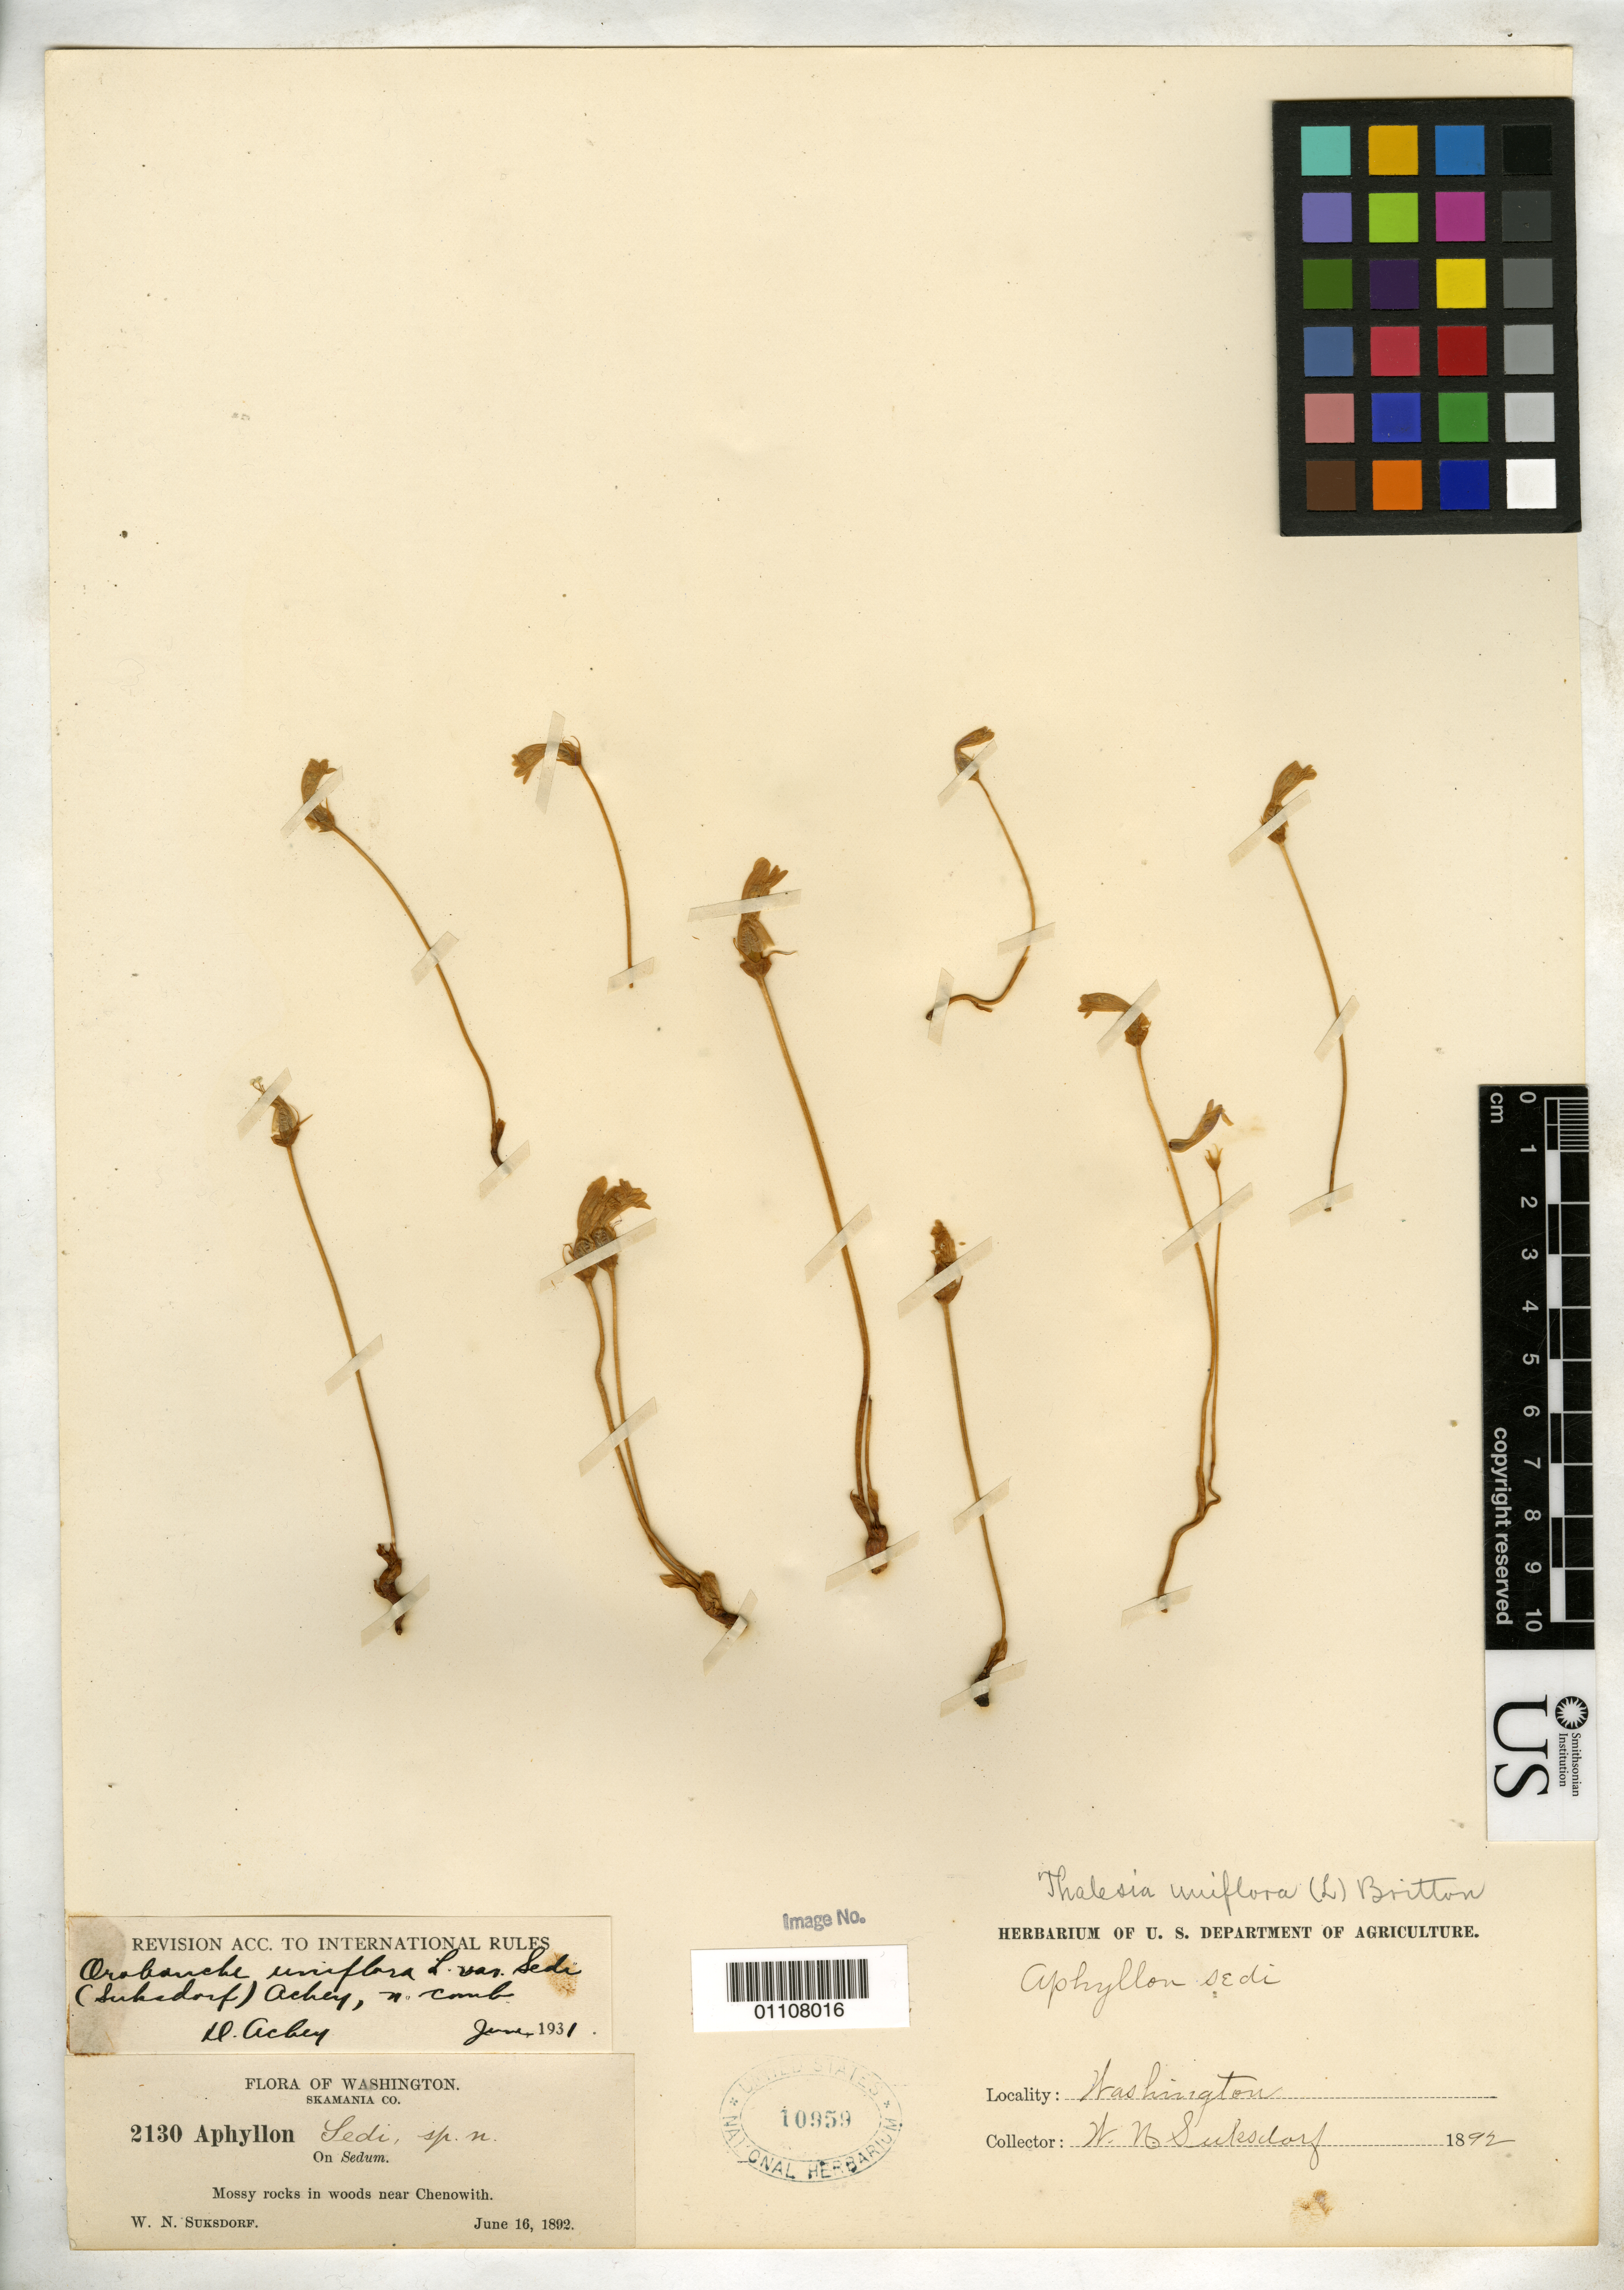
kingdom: Plantae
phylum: Tracheophyta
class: Magnoliopsida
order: Lamiales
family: Orobanchaceae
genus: Aphyllon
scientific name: Aphyllon sedi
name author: Suksd.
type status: Type Collection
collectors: W. N. Suksdorf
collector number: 2130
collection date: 1892-06-16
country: United States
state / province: Washington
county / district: Skamania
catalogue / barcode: US 10959